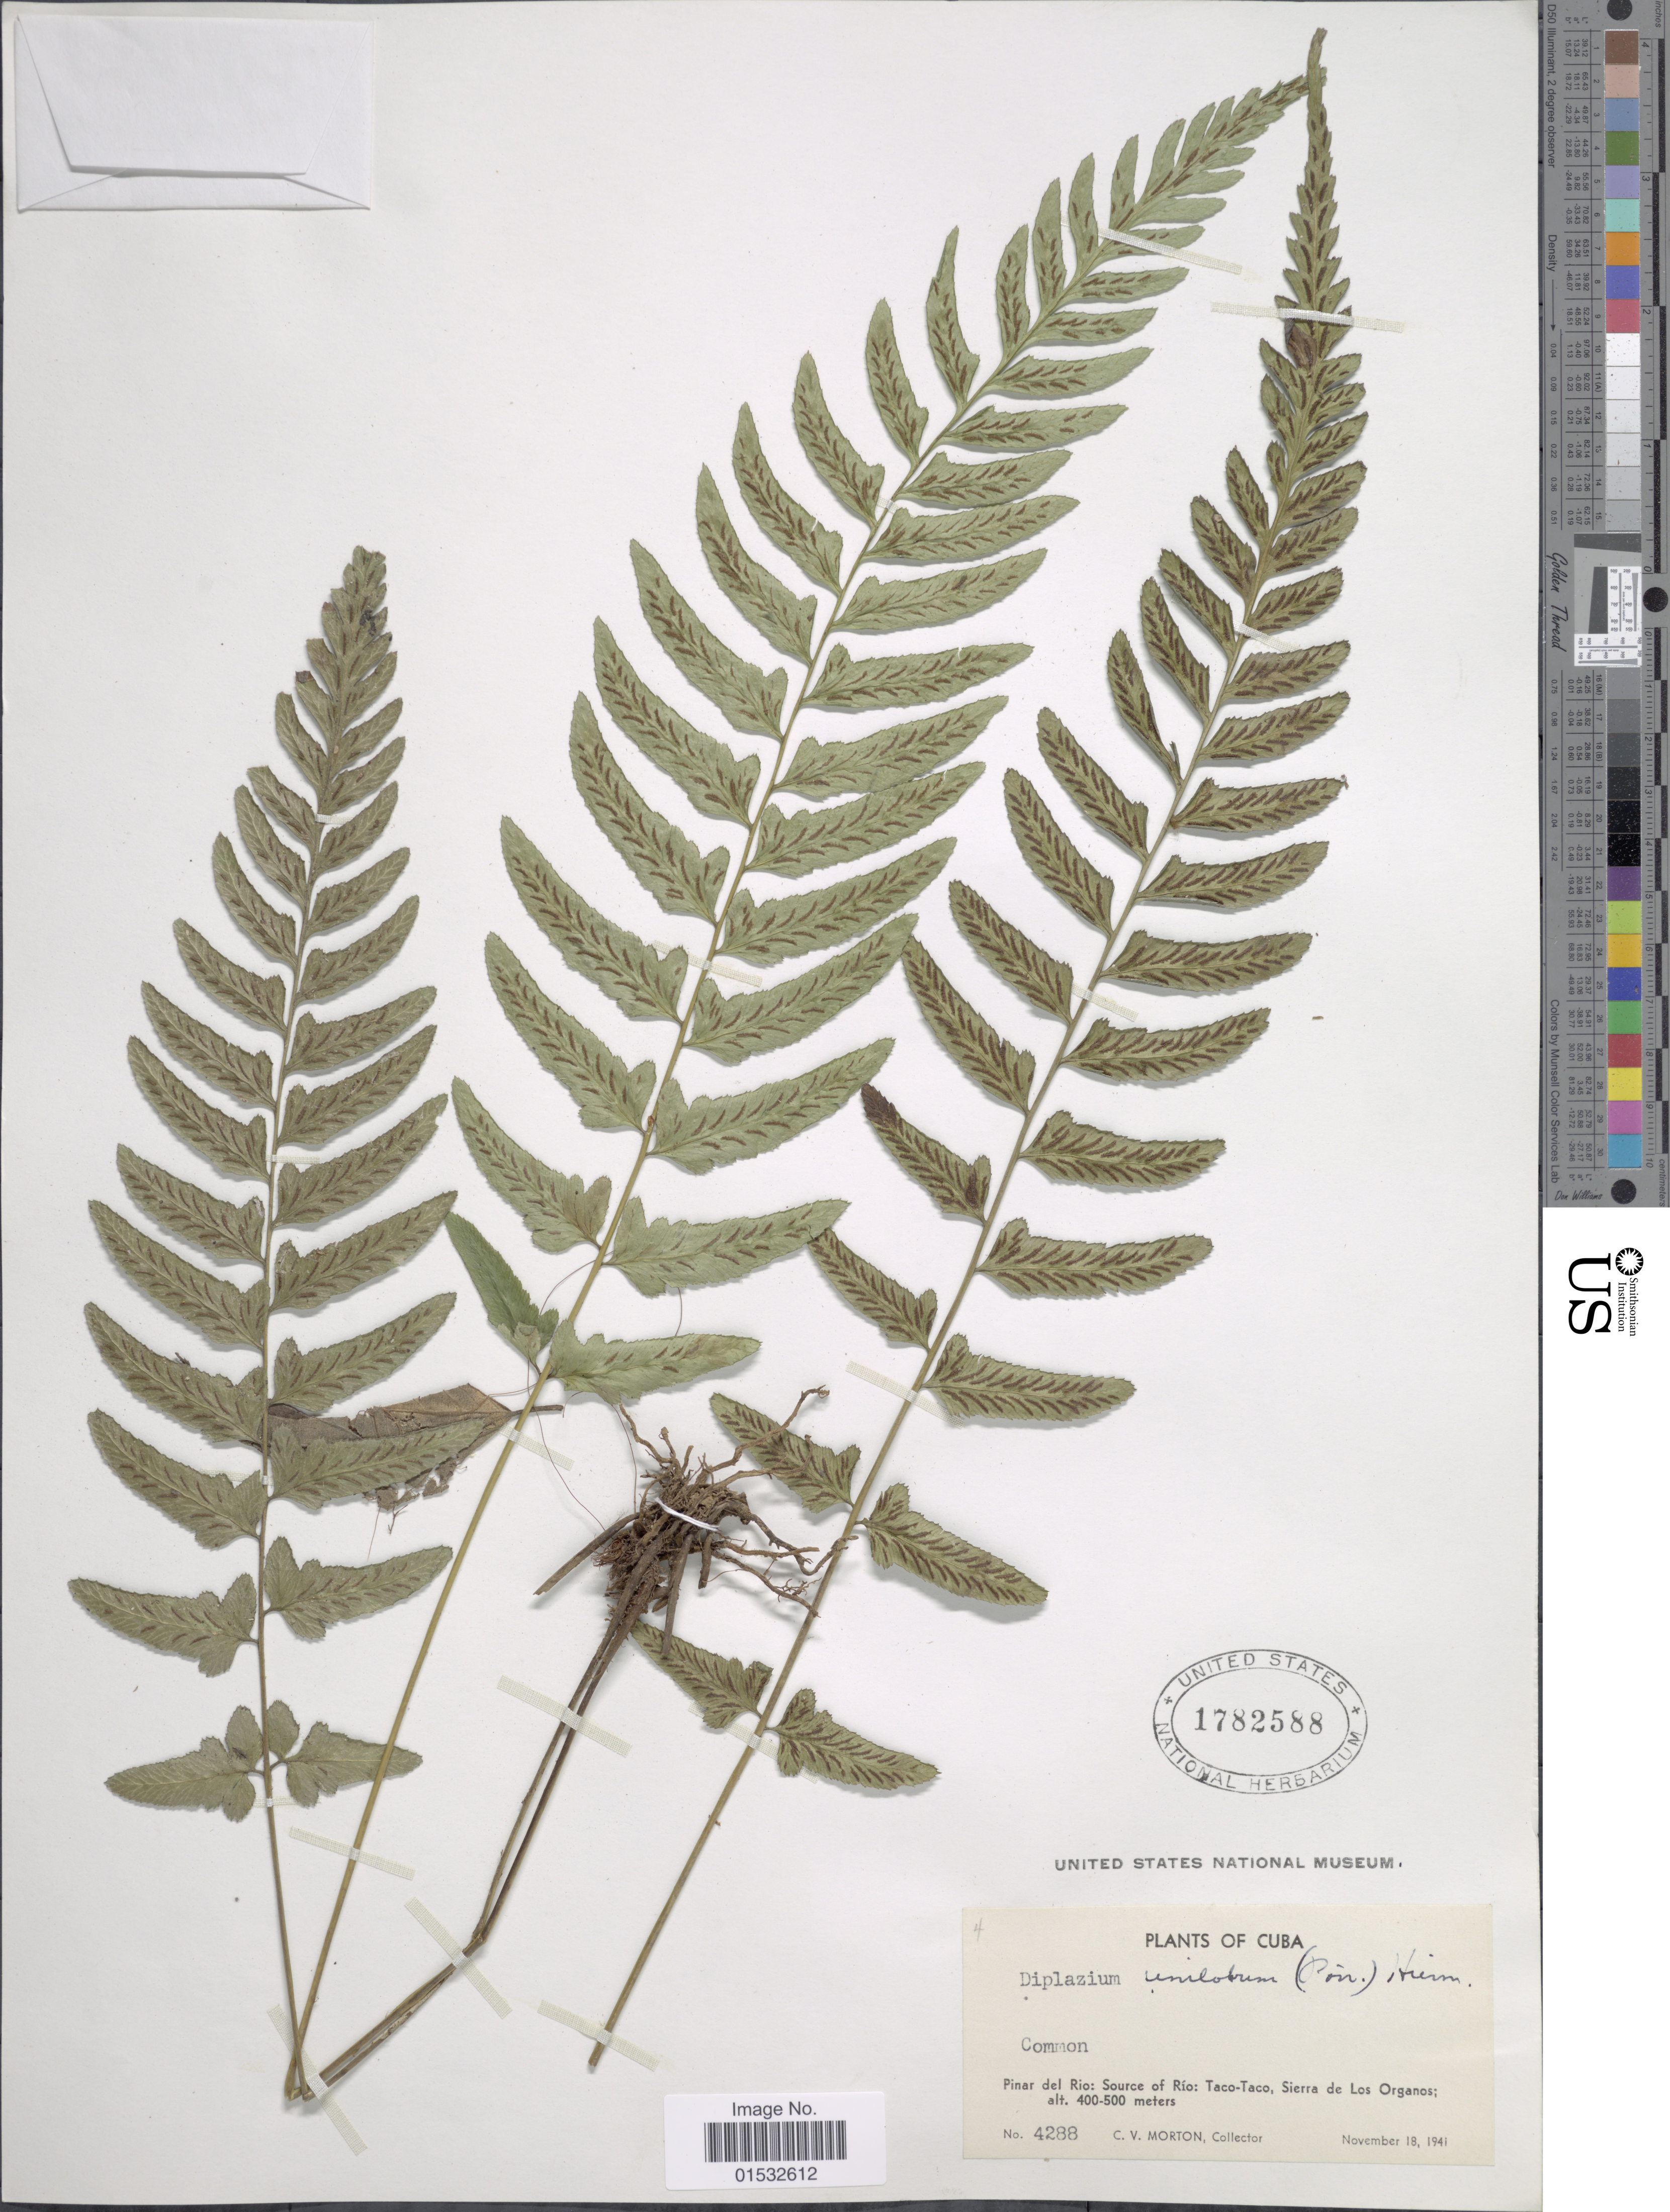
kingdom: Plantae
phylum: Tracheophyta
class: Polypodiopsida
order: Polypodiales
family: Athyriaceae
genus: Diplazium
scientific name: Diplazium unilobum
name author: (Poir.) Hieron.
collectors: C. V. Morton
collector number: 4288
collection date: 1941-11-18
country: Cuba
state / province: Pinar del Río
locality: Source of Río: Taco-Taco, Sierra de Los Oganos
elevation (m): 400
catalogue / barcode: US 1782588